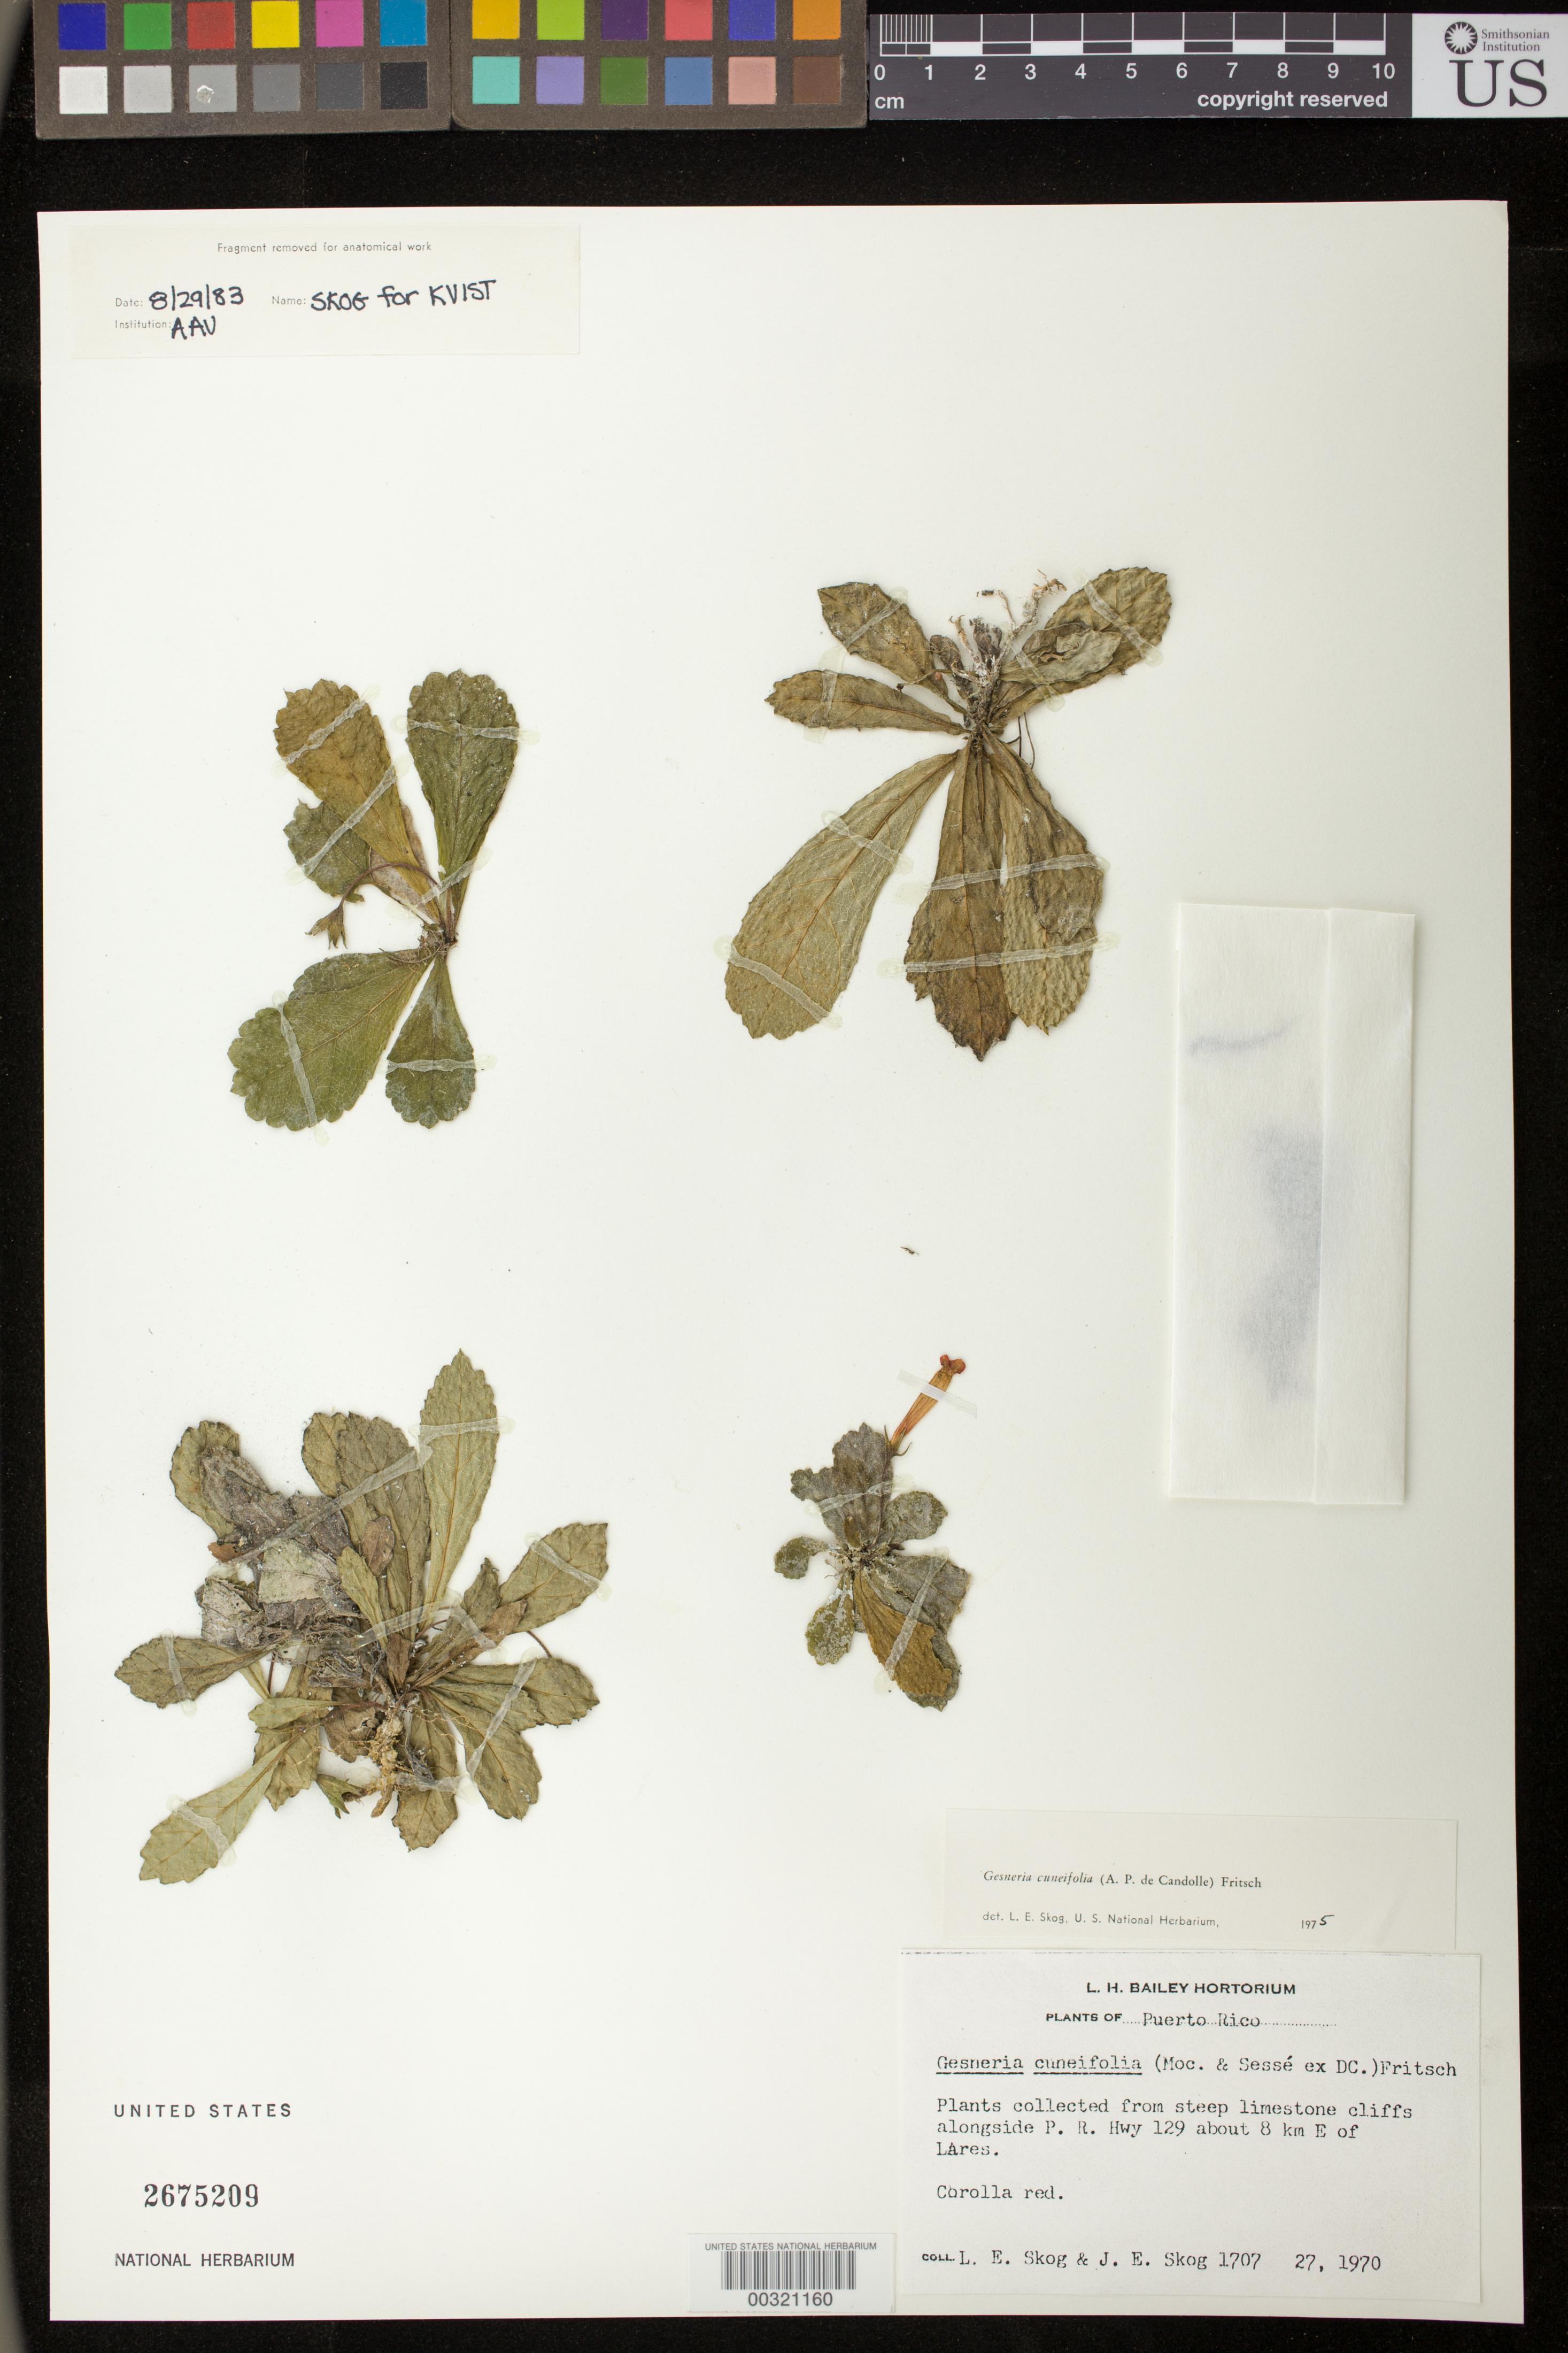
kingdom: Plantae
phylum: Tracheophyta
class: Magnoliopsida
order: Lamiales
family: Gesneriaceae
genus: Gesneria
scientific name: Gesneria cuneifolia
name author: (DC.) Fritsch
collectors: L. E. Skog & J. E. Skog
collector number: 1707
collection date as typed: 27 Aug 1970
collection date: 1970-08-27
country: Puerto Rico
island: Puerto Rico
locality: Alongside P.R. Hwy 129 about 8 km E of Lares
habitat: Steep limestone cliffs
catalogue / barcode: US 2675209